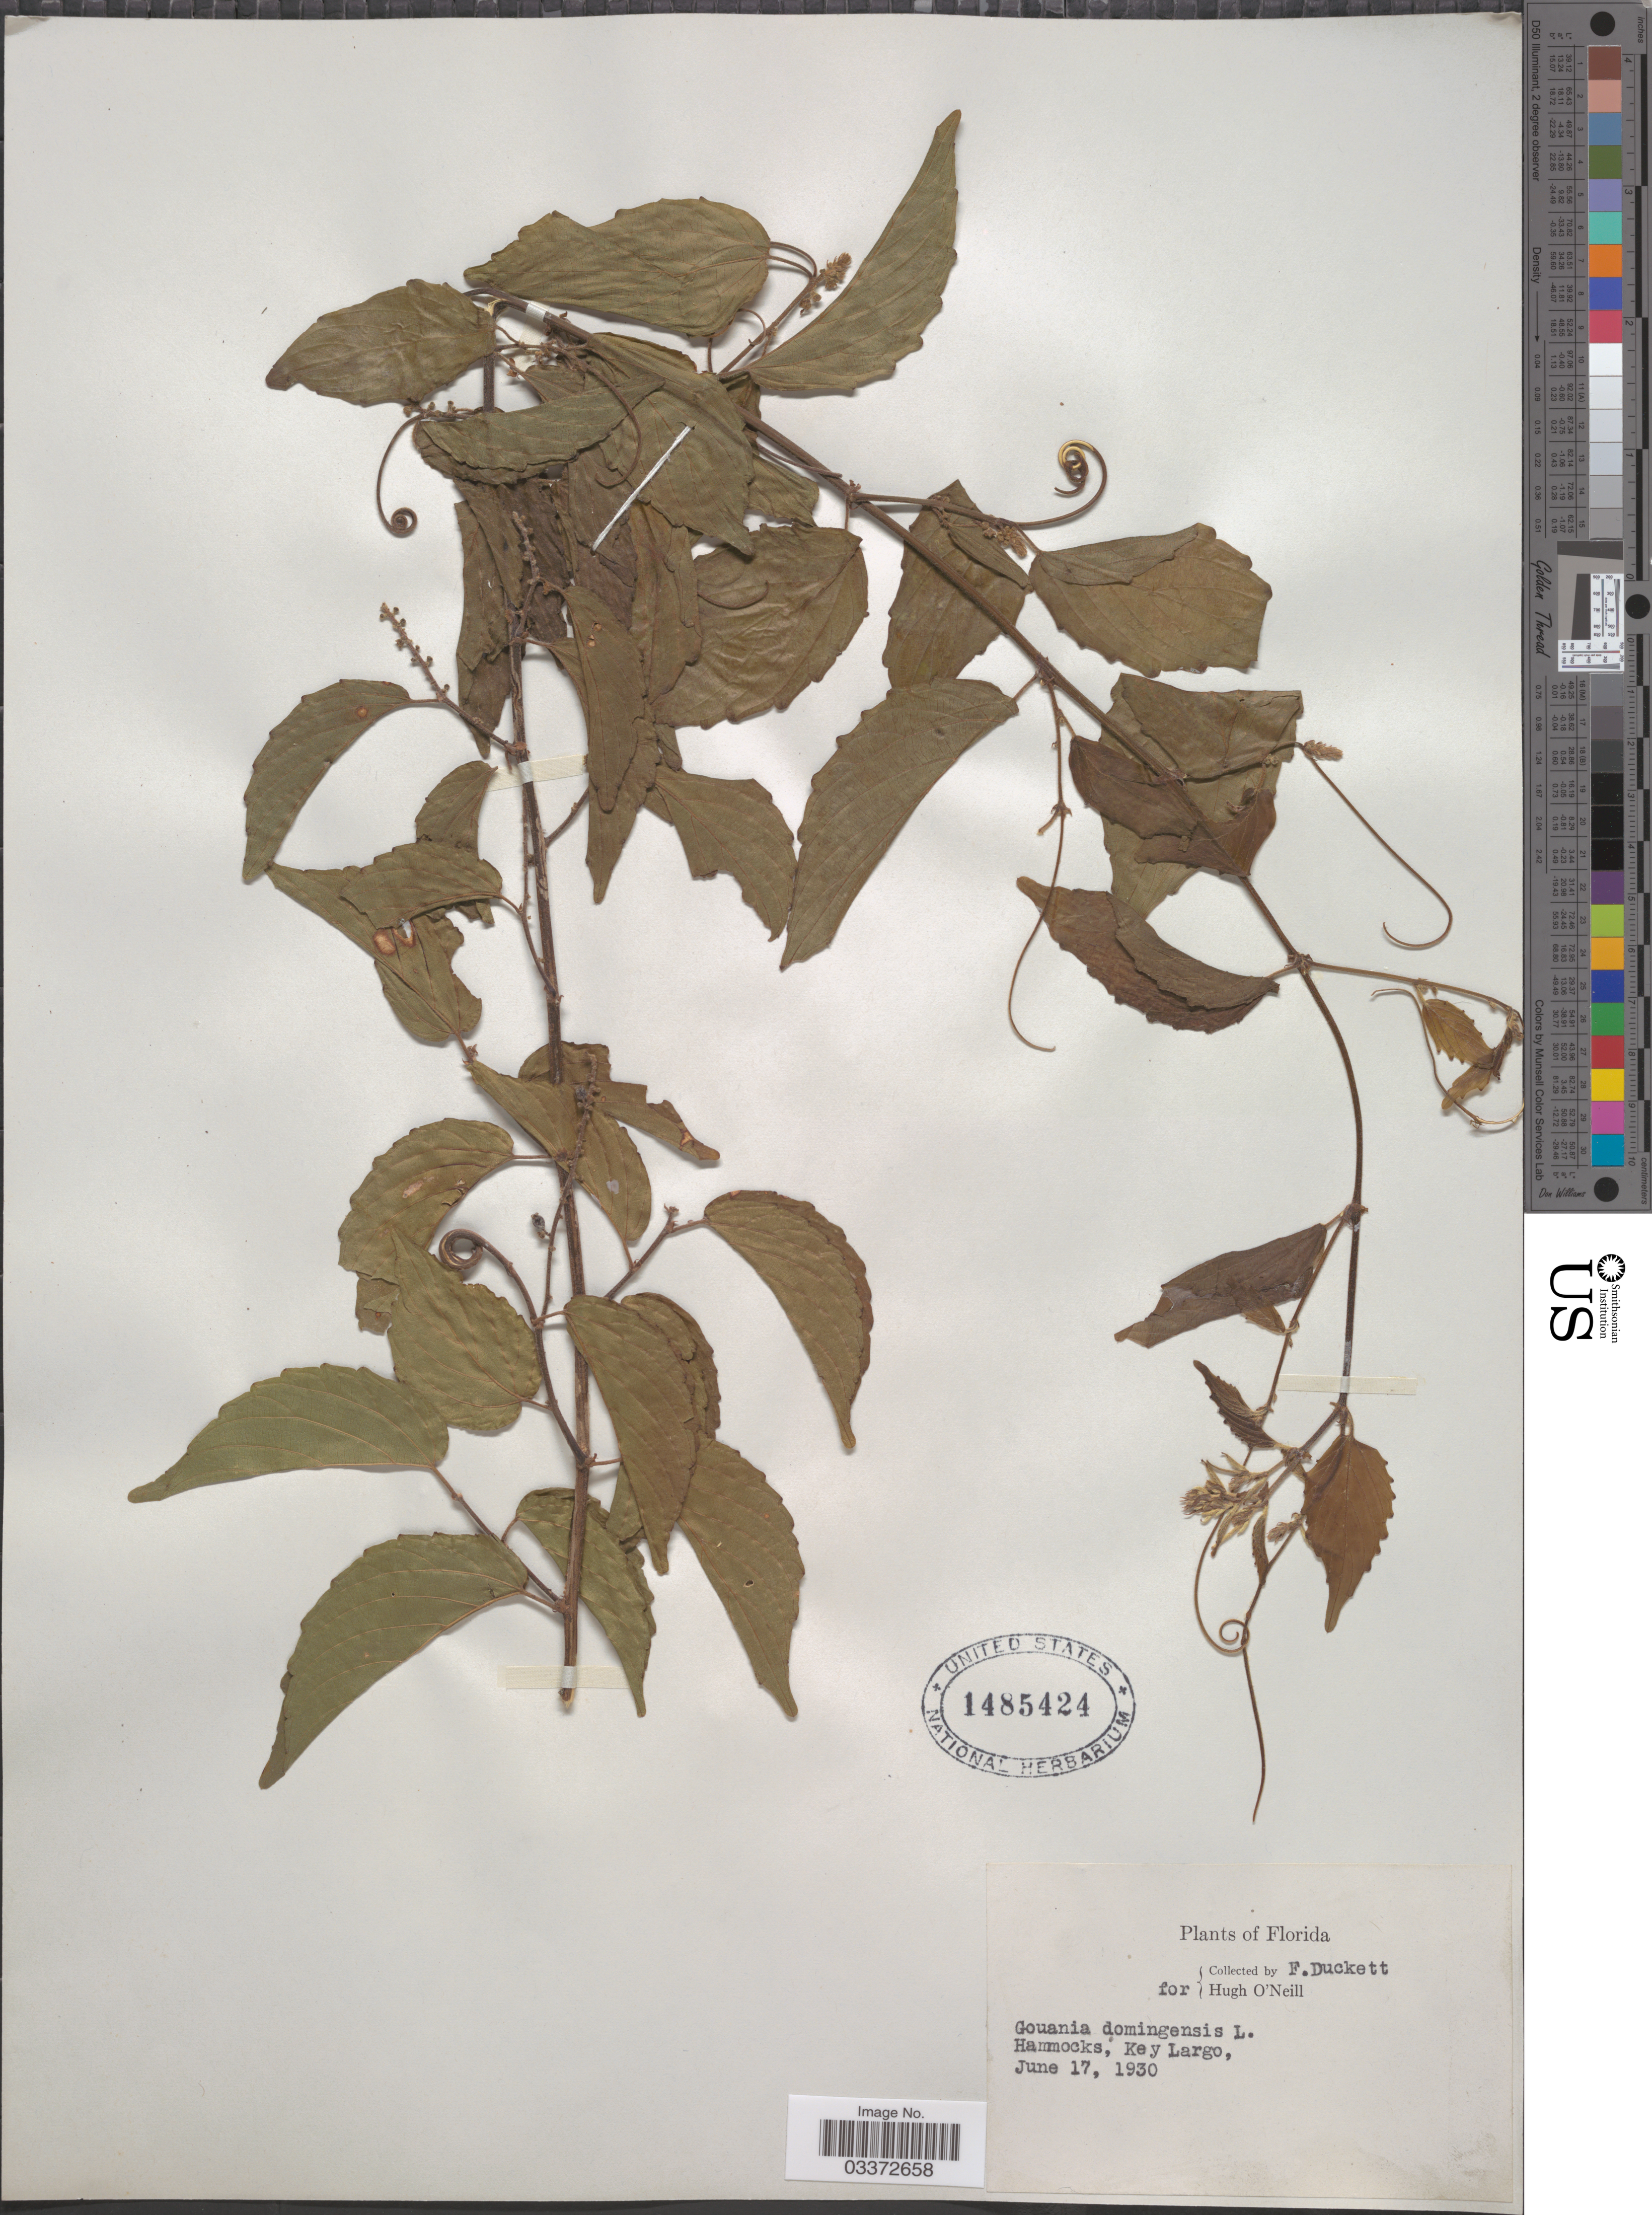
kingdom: Plantae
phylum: Tracheophyta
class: Magnoliopsida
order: Rosales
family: Rhamnaceae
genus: Gouania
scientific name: Gouania lupuloides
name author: (L.) Urb.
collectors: F. Duckett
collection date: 1930-06-17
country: United States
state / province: Florida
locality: Hammocks, Key Largo.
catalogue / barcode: US 1485424